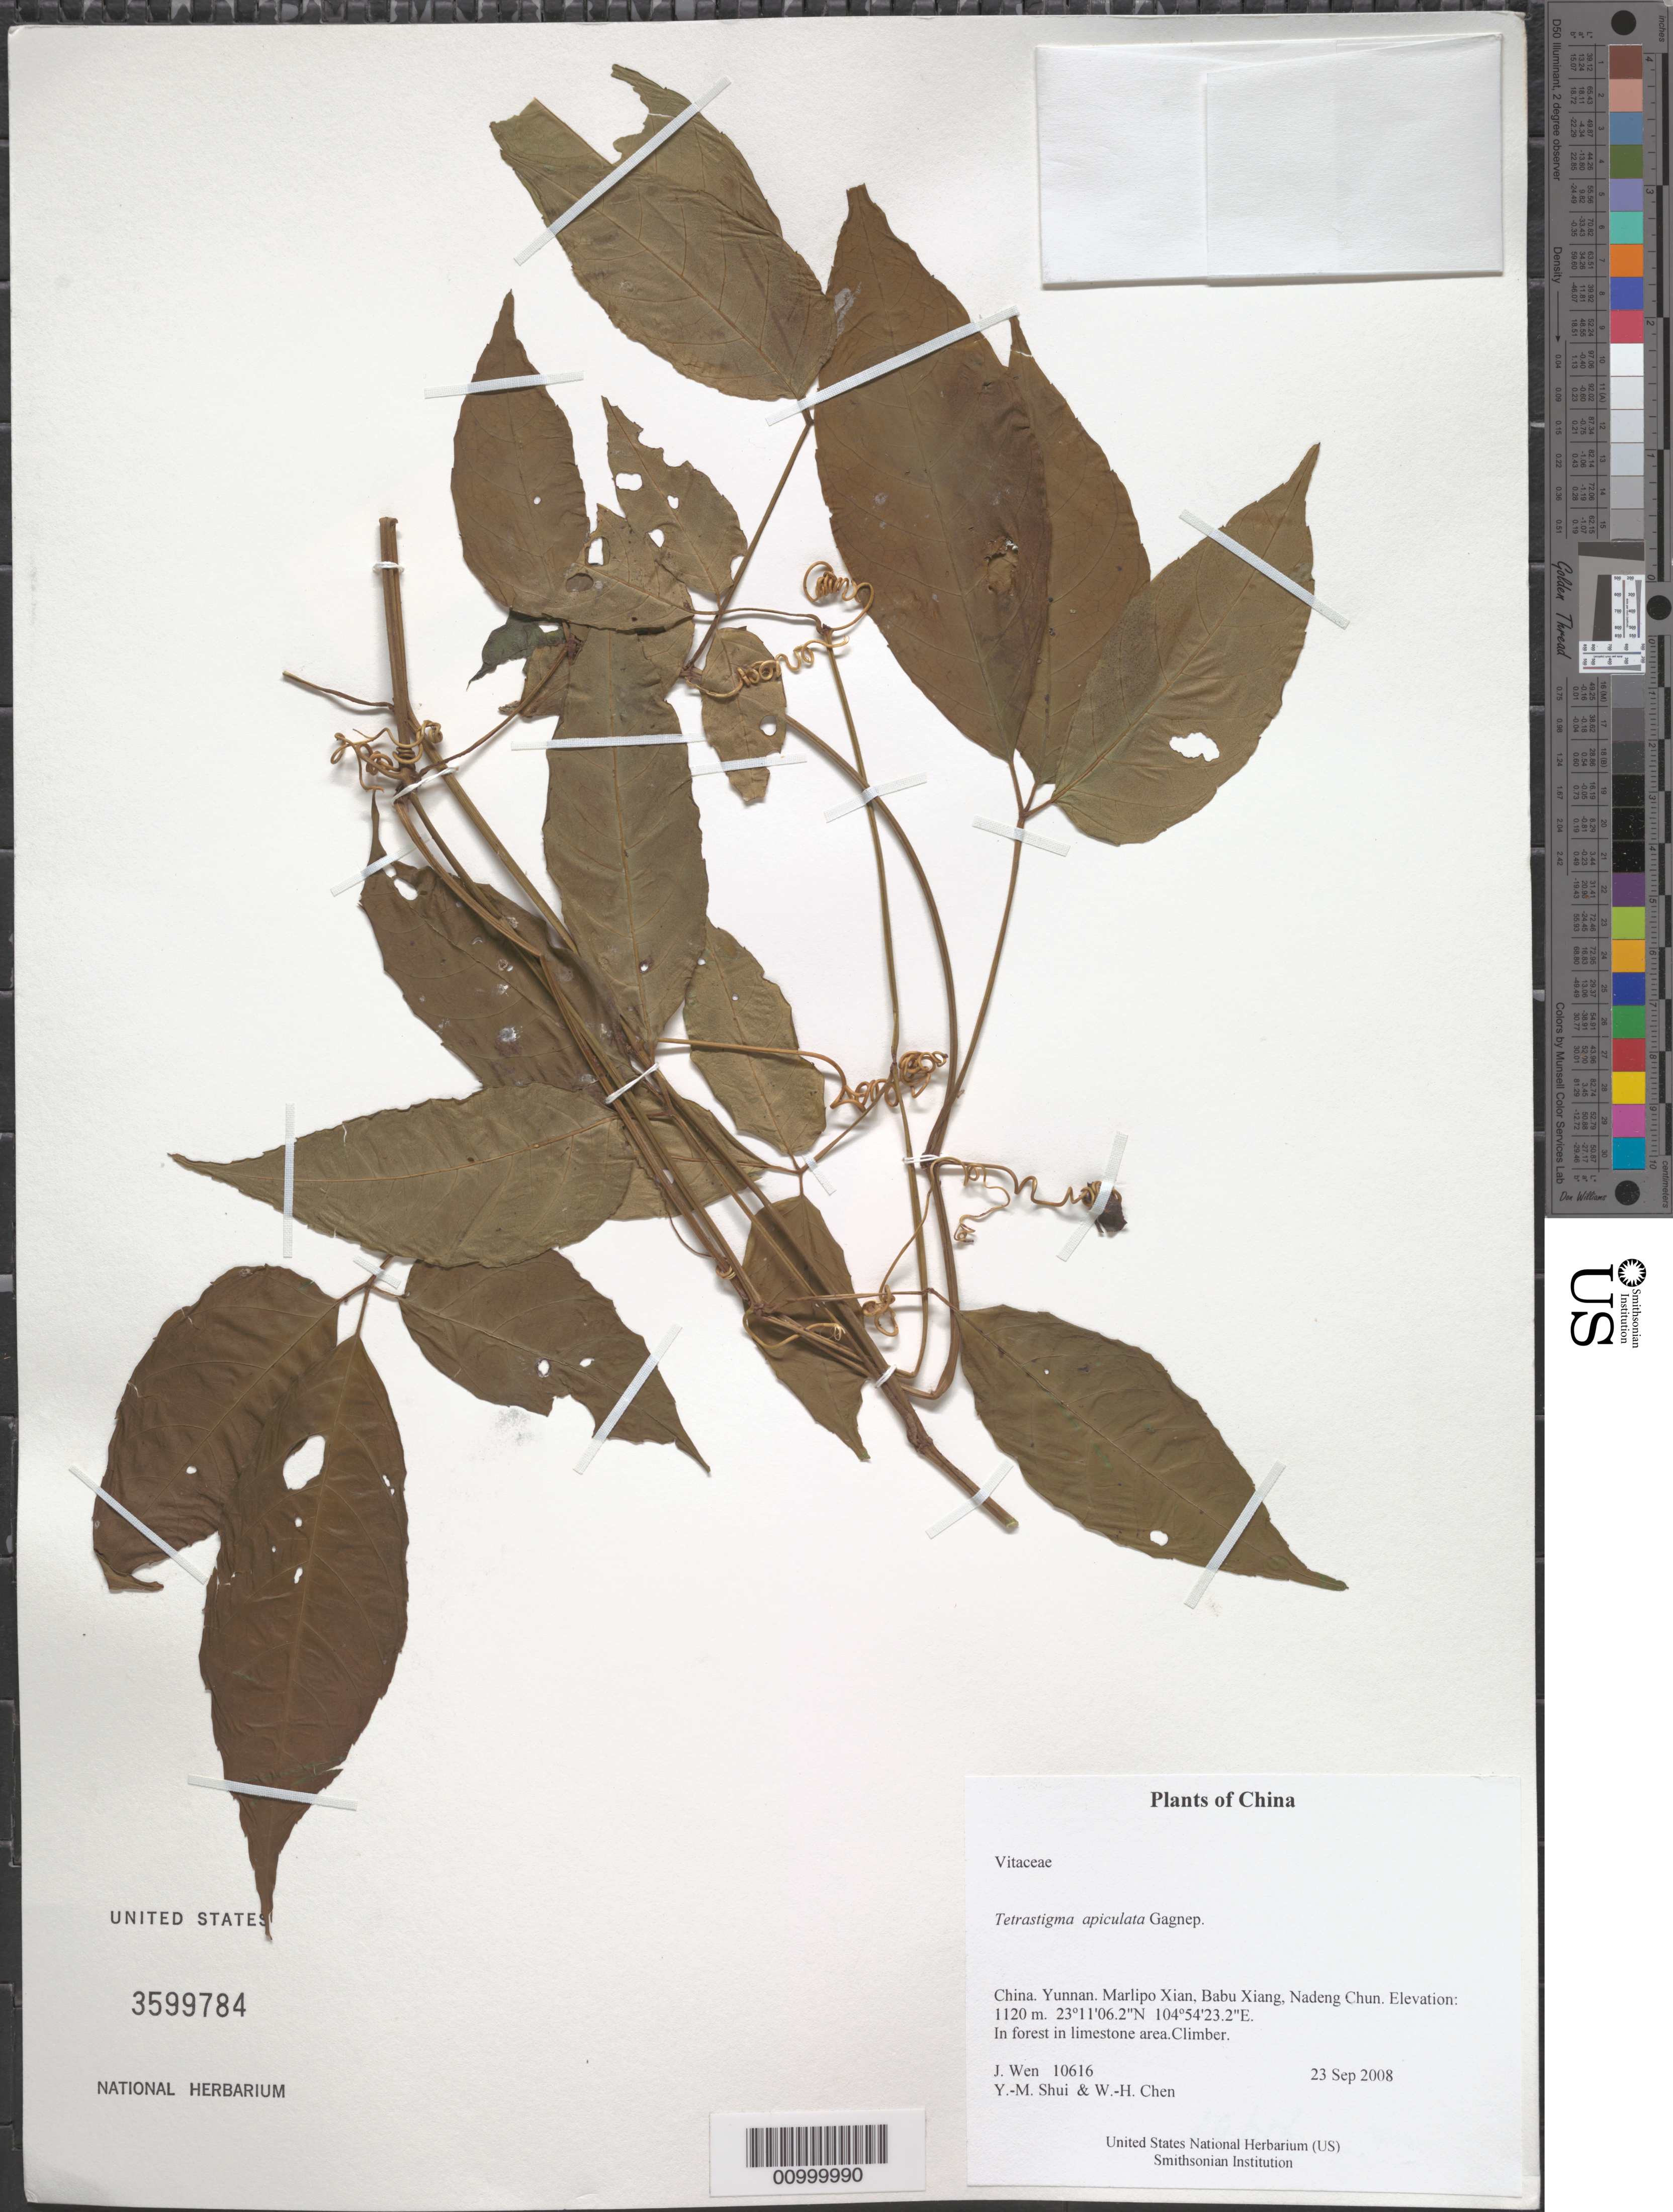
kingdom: Plantae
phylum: Tracheophyta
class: Magnoliopsida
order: Vitales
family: Vitaceae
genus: Tetrastigma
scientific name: Tetrastigma apiculatum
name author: Gagnep.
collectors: J. Wen, Y. Shui & W. Chen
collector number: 10616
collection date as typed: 23 Sep 2008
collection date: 2008-09-23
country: China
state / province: Yunnan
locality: Marlipo Xian, Babu Xiang, Nadeng Chun.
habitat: In forest in limestone area.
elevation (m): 1120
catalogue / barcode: US 3599784